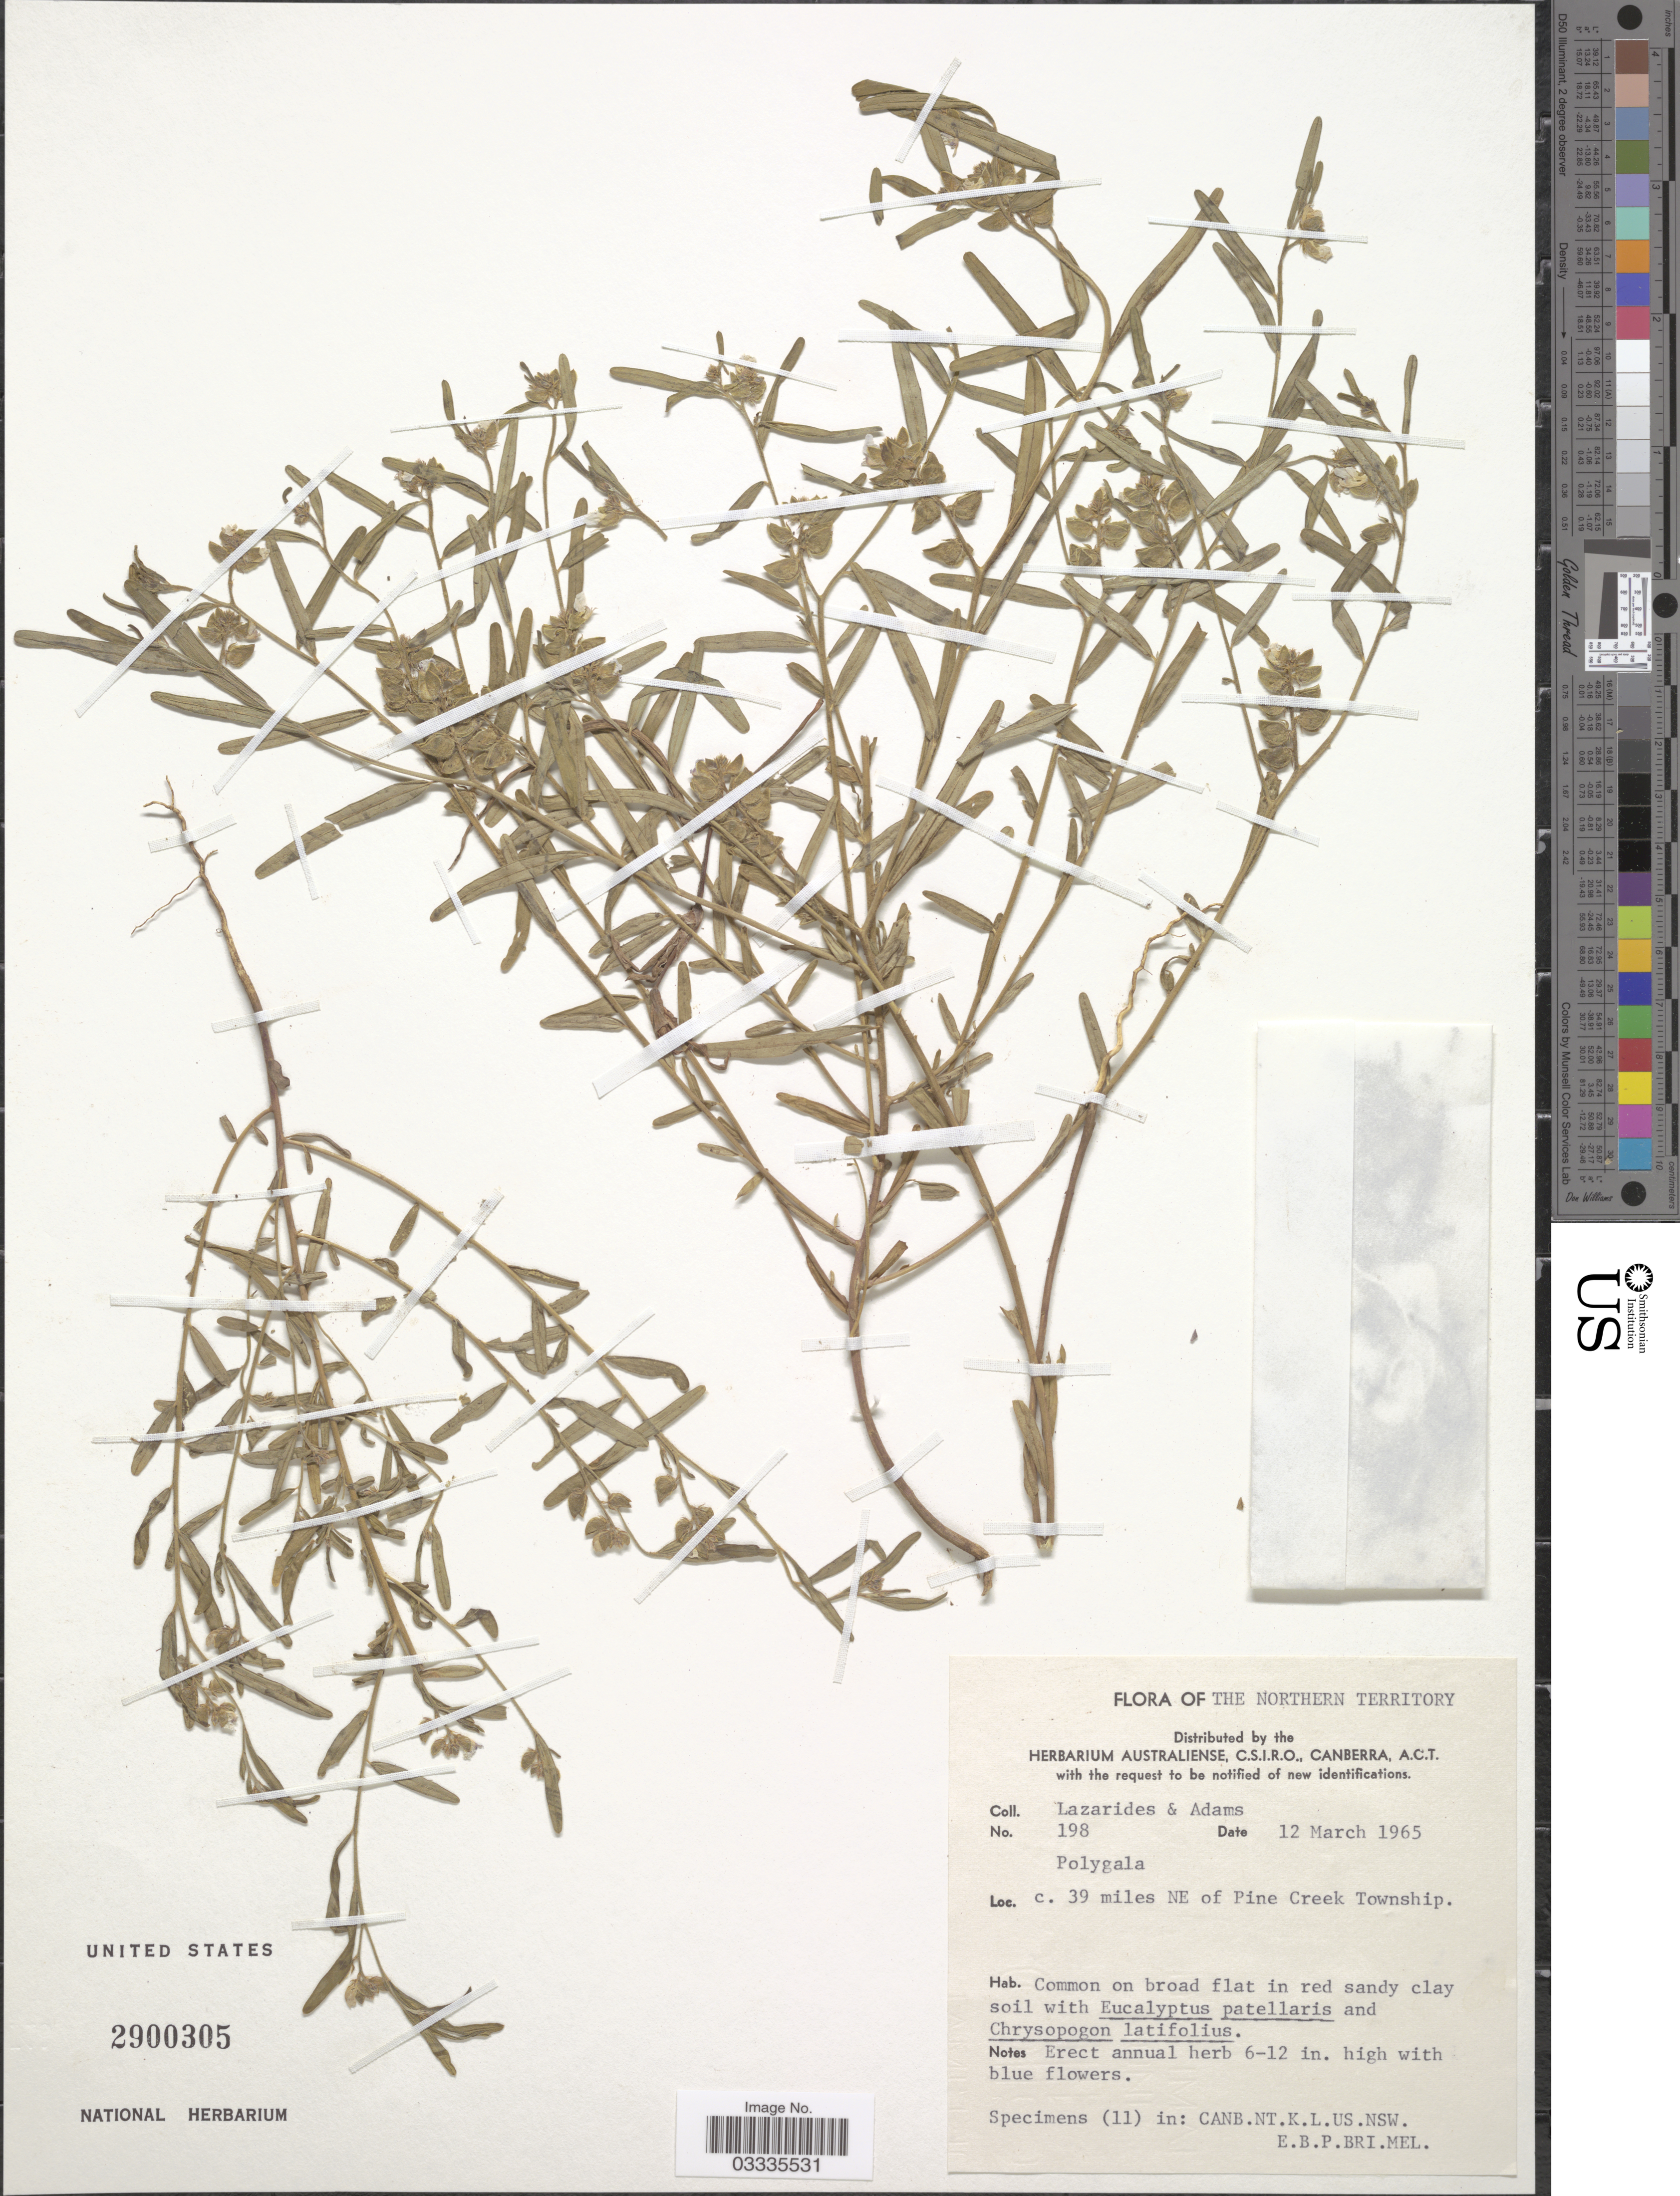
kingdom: Plantae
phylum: Tracheophyta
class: Magnoliopsida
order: Fabales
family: Polygalaceae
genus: Polygala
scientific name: Polygala sp.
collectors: M. Lazarides & Adams, --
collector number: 198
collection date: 1965-03-12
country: Australia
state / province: Northern Territory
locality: C. 39 miles NE of Pine Creek township.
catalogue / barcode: US 2900305